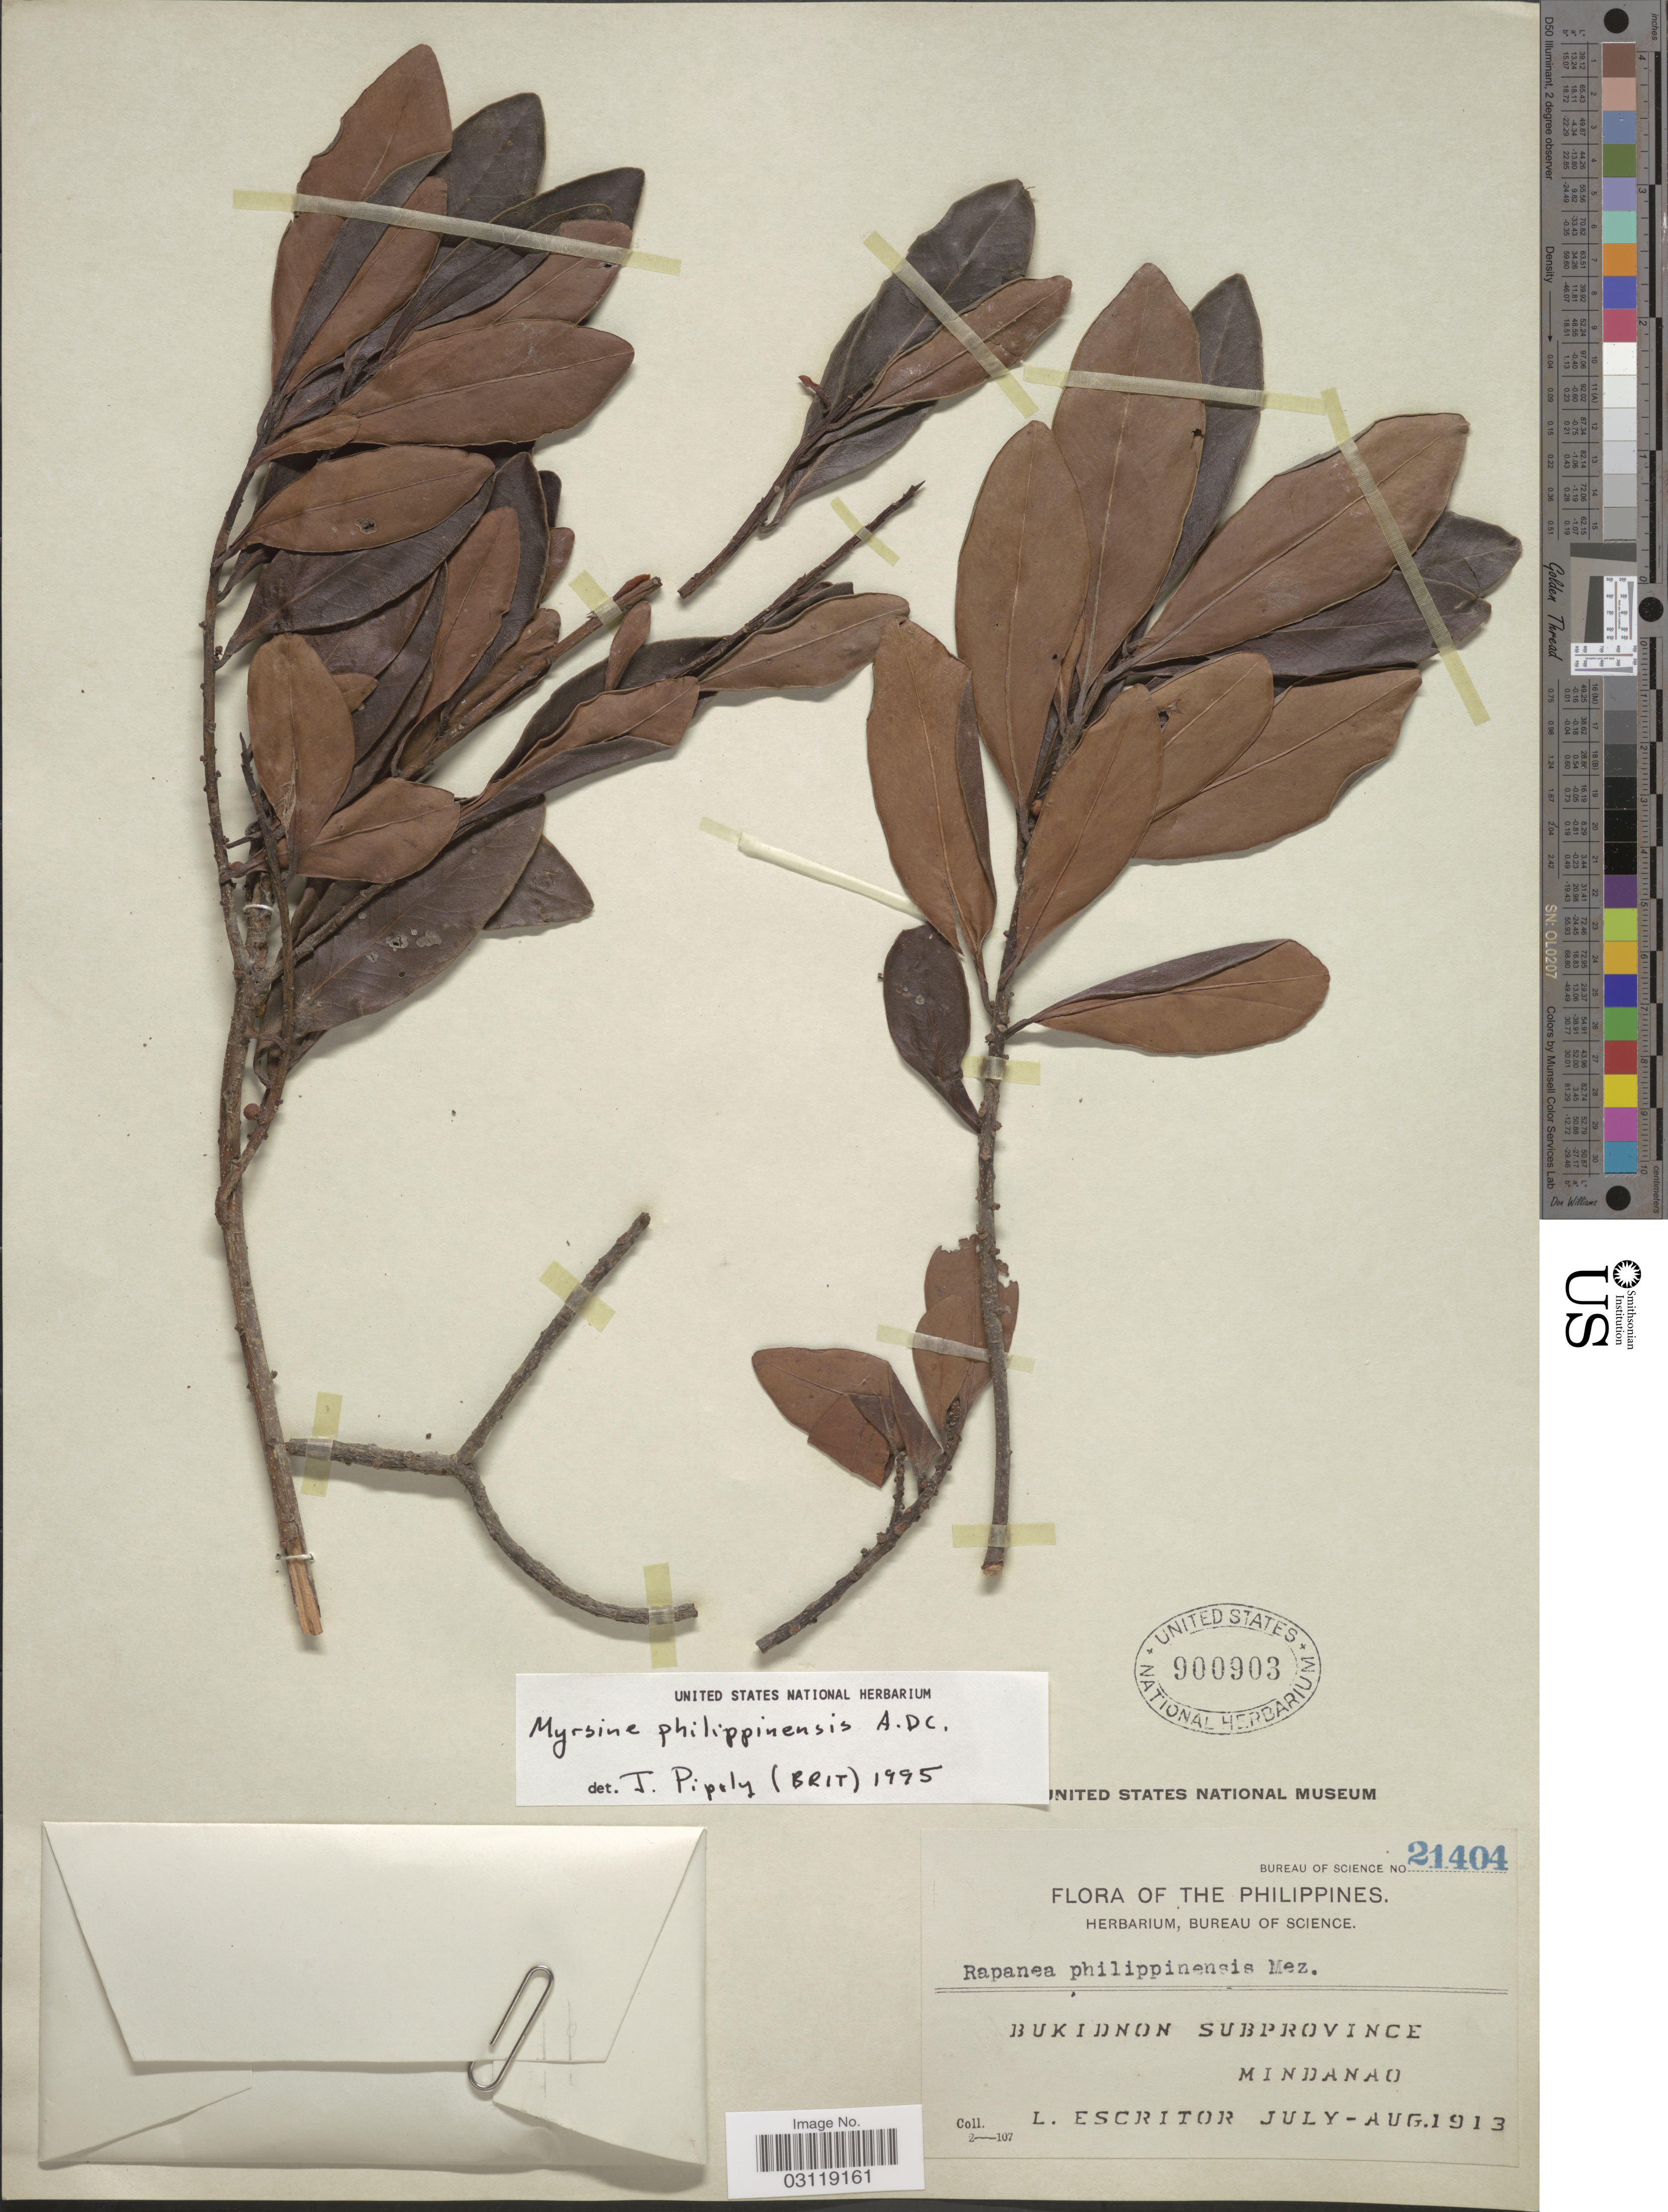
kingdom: Plantae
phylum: Tracheophyta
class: Magnoliopsida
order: Ericales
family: Primulaceae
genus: Rapanea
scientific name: Rapanea philippinensis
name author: (A. DC.) Mez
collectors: L. Escritor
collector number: Bureau of Science 21404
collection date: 1913-07/1913-08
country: Philippines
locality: Bukidnon Subprovince. Mindanao.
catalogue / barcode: US 900903